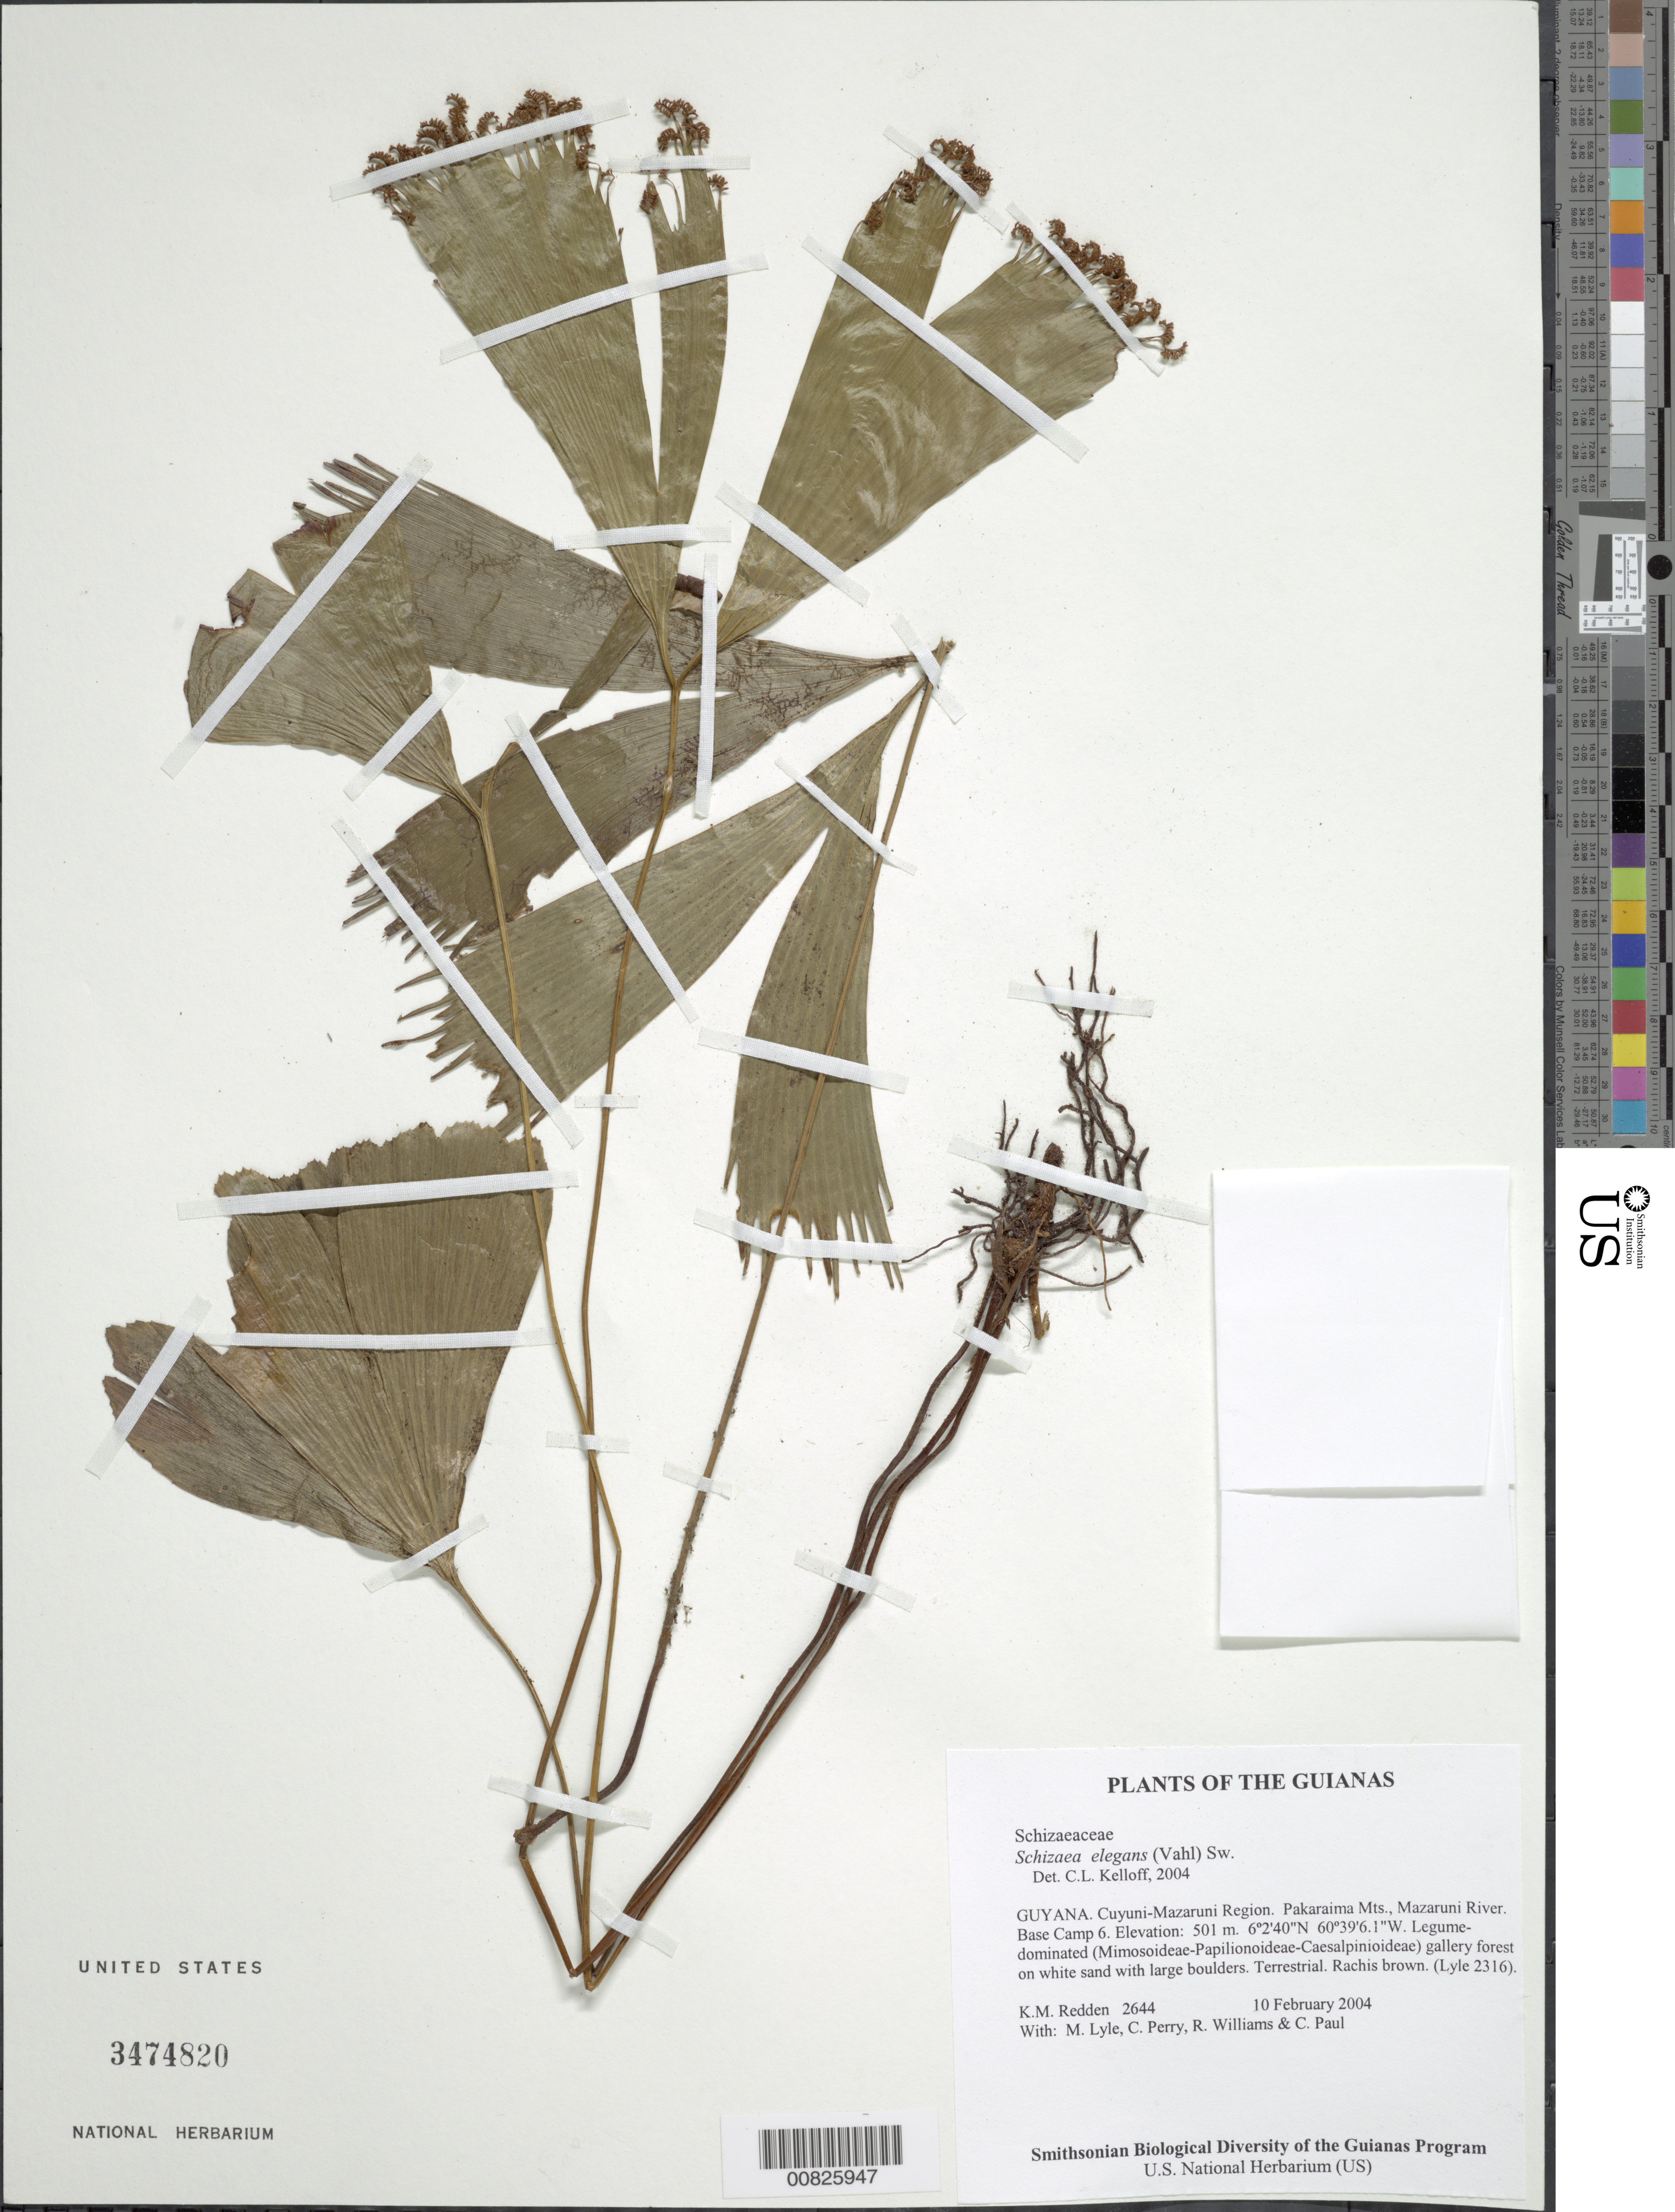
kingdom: Plantae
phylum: Tracheophyta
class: Polypodiopsida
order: Schizaeales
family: Schizaeaceae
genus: Schizaea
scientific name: Schizaea elegans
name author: (Vahl) Sw.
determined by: Kelloff, Carol L., (US), Smithsonian Institution - National Museum of Natural History (UNITED STATES)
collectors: K. M. Redden, M. Lyle, C. Perry, R. Williams & C. Paul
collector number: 2644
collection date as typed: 10 February 2004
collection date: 2004-02-10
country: Guyana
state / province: Cuyuni-Mazaruni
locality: Pakaraima Mts., Mazaruni River. Base Camp 6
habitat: Legume-dominated (Mimosoideae-Papilionoideae-Caesalpinioideae) gallery forest on white sand with large boulders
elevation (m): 501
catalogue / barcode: US 3474820